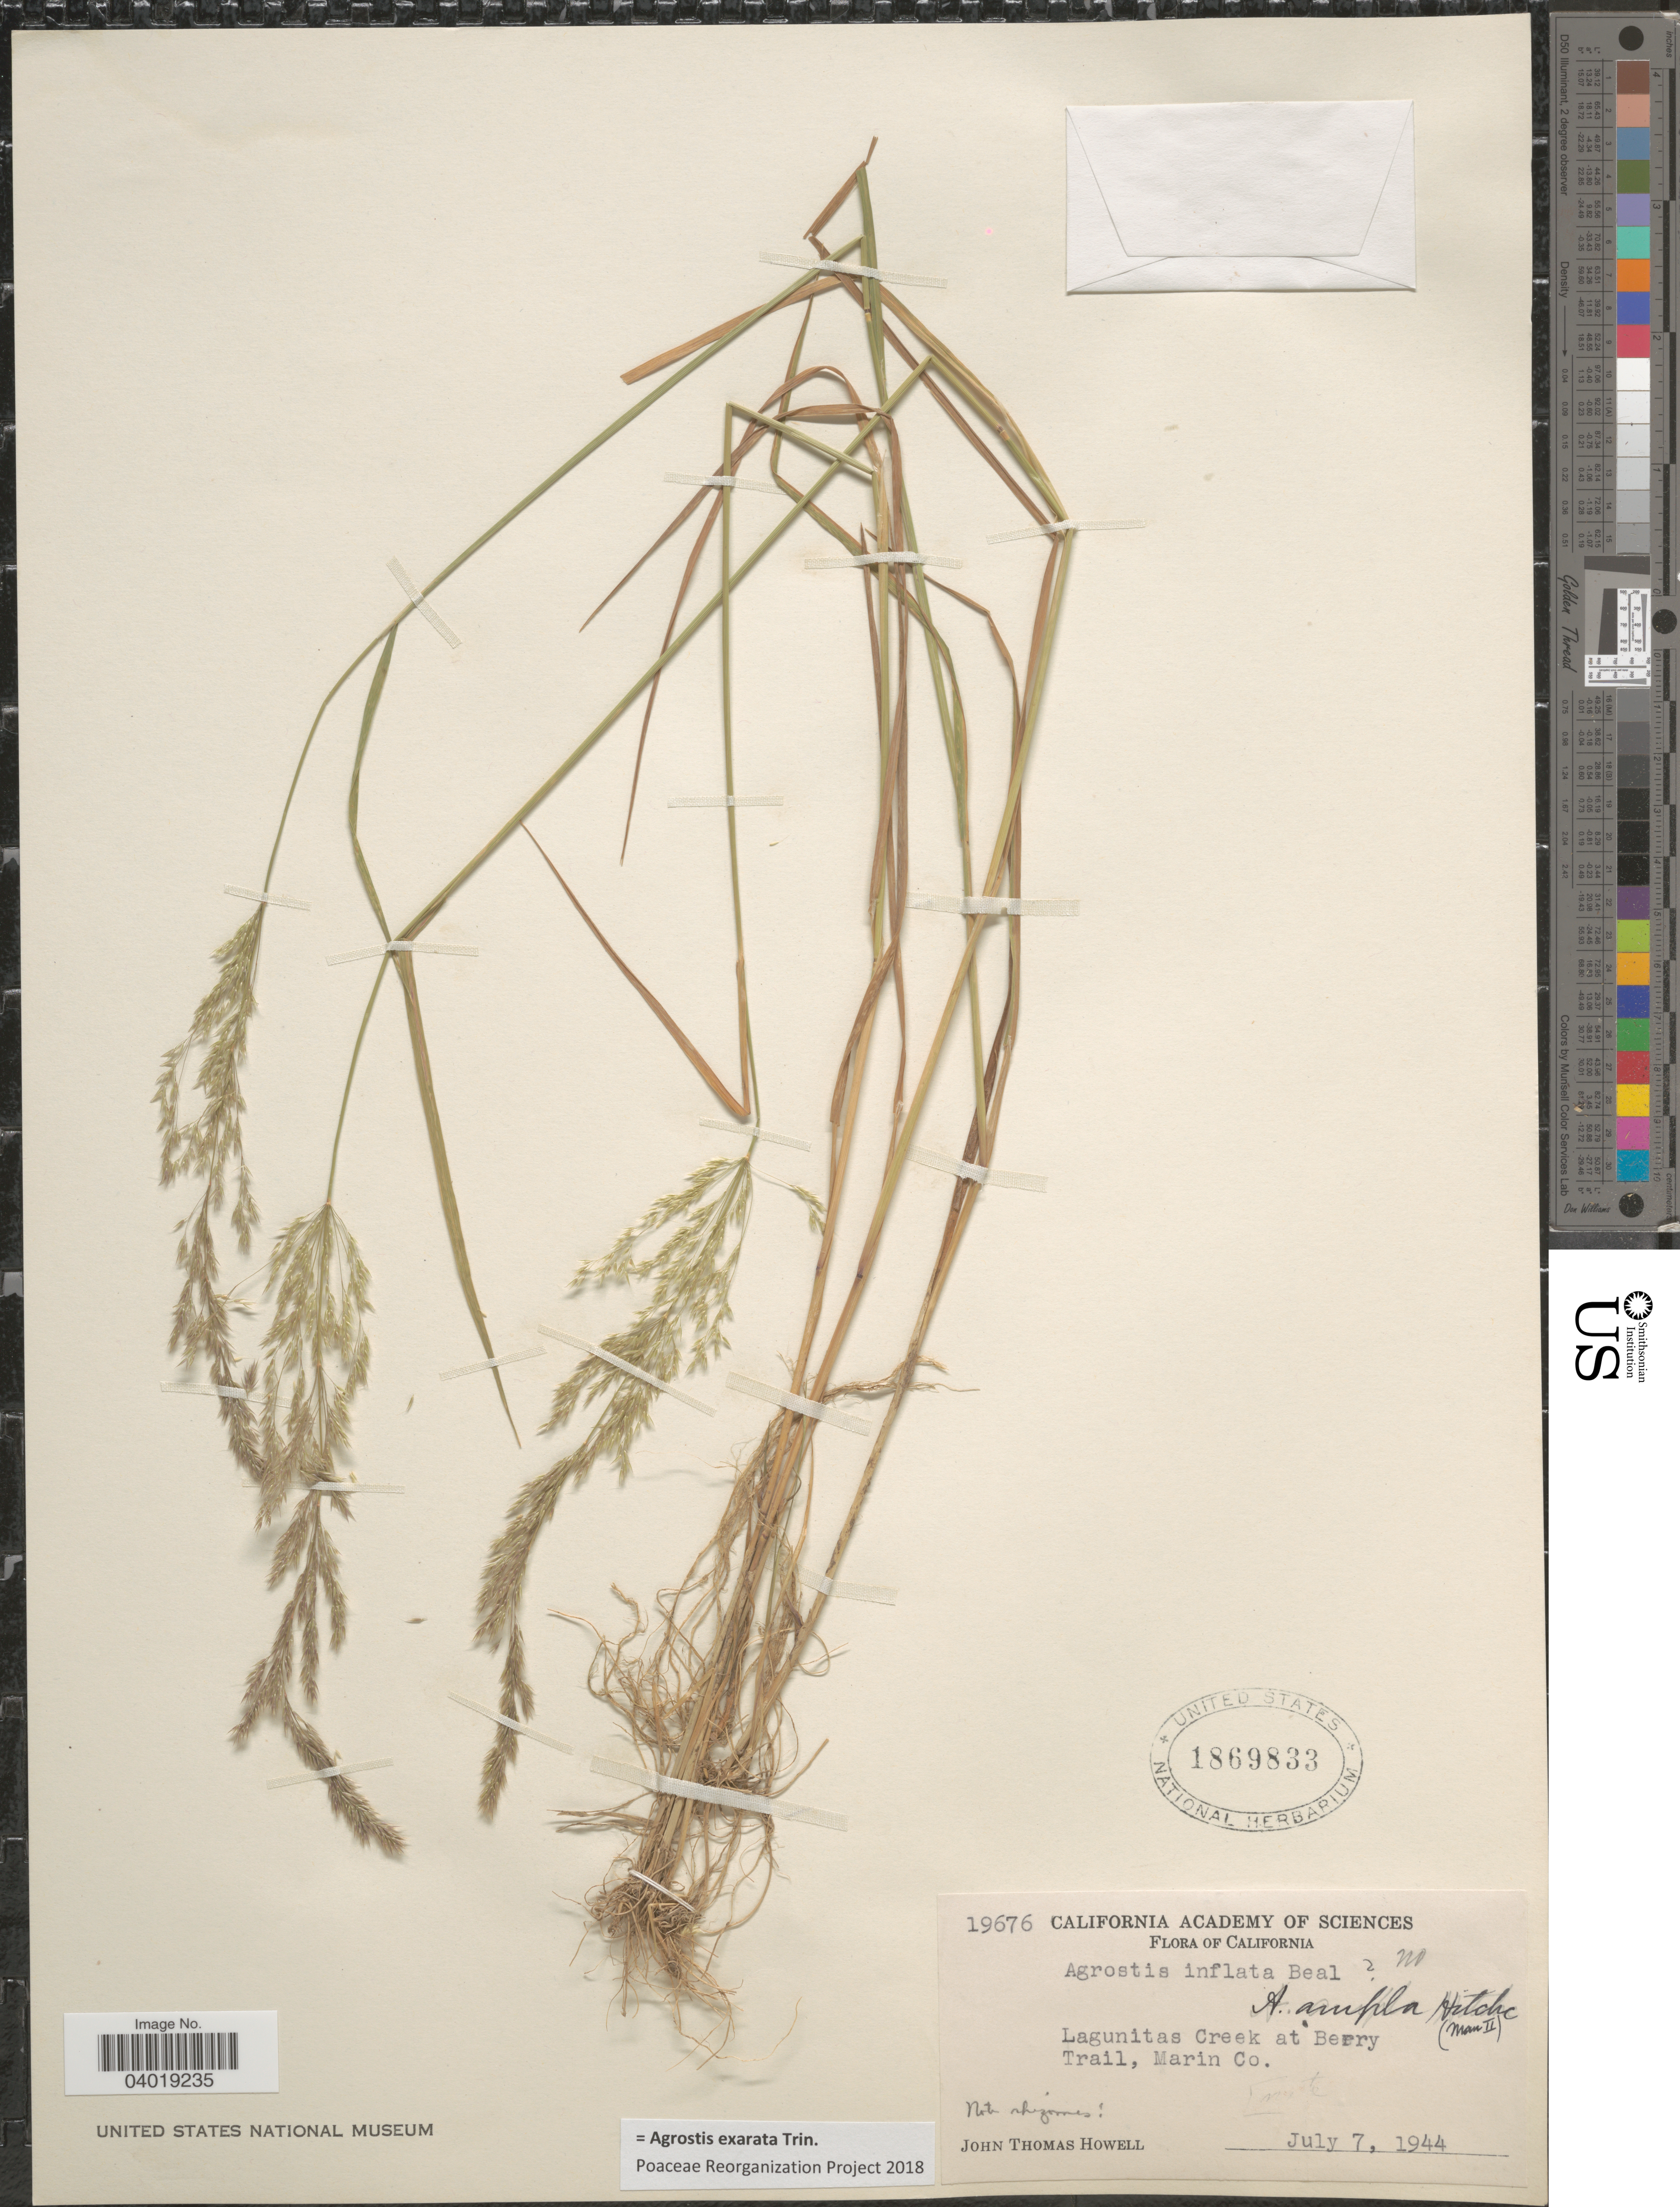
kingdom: Plantae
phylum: Tracheophyta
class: Liliopsida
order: Poales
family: Poaceae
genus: Agrostis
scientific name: Agrostis exarata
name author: Trin.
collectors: J. T. Howell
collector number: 19676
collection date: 1944-07-07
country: United States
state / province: California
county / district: Marin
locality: Lagunitas Creek at Berry Trail, Marin Co.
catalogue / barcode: US 1869833